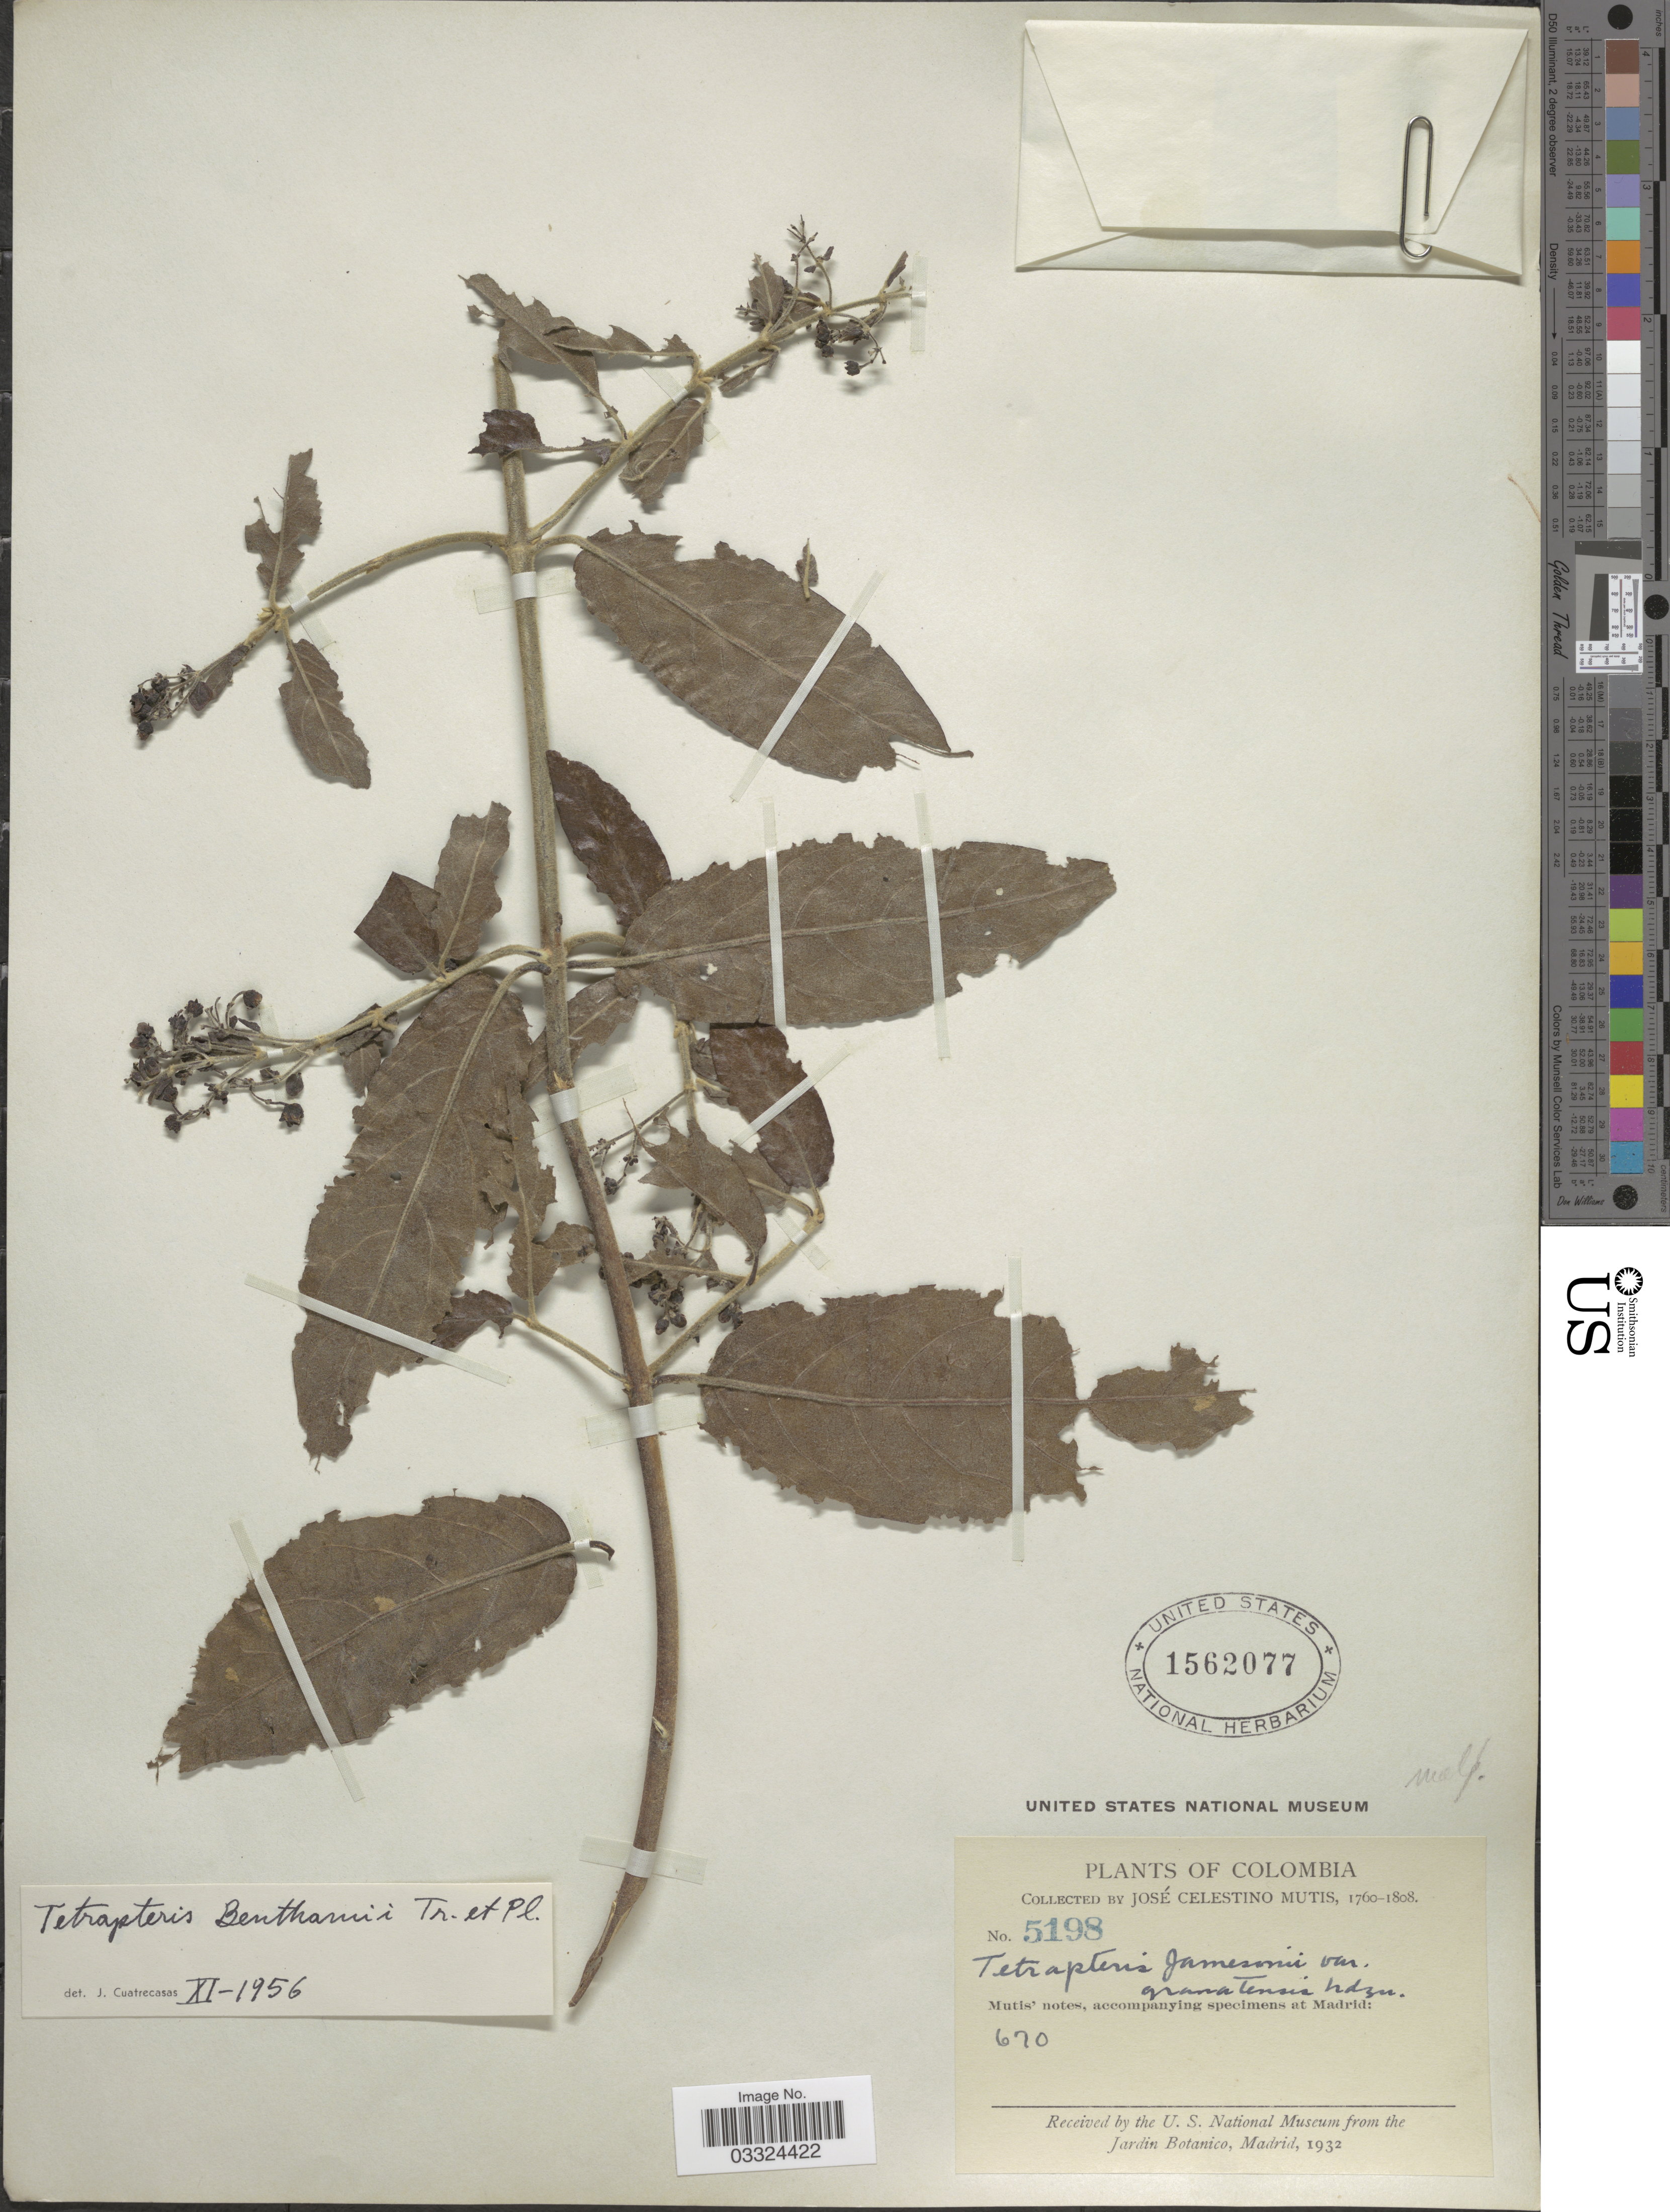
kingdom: Plantae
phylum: Tracheophyta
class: Magnoliopsida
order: Malpighiales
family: Malpighiaceae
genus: Tetrapterys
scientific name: Tetrapterys benthamii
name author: Triana & Planch.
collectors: J. C. B. Mutis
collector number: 5198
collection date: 1760/1808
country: Colombia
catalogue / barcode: US 1562077